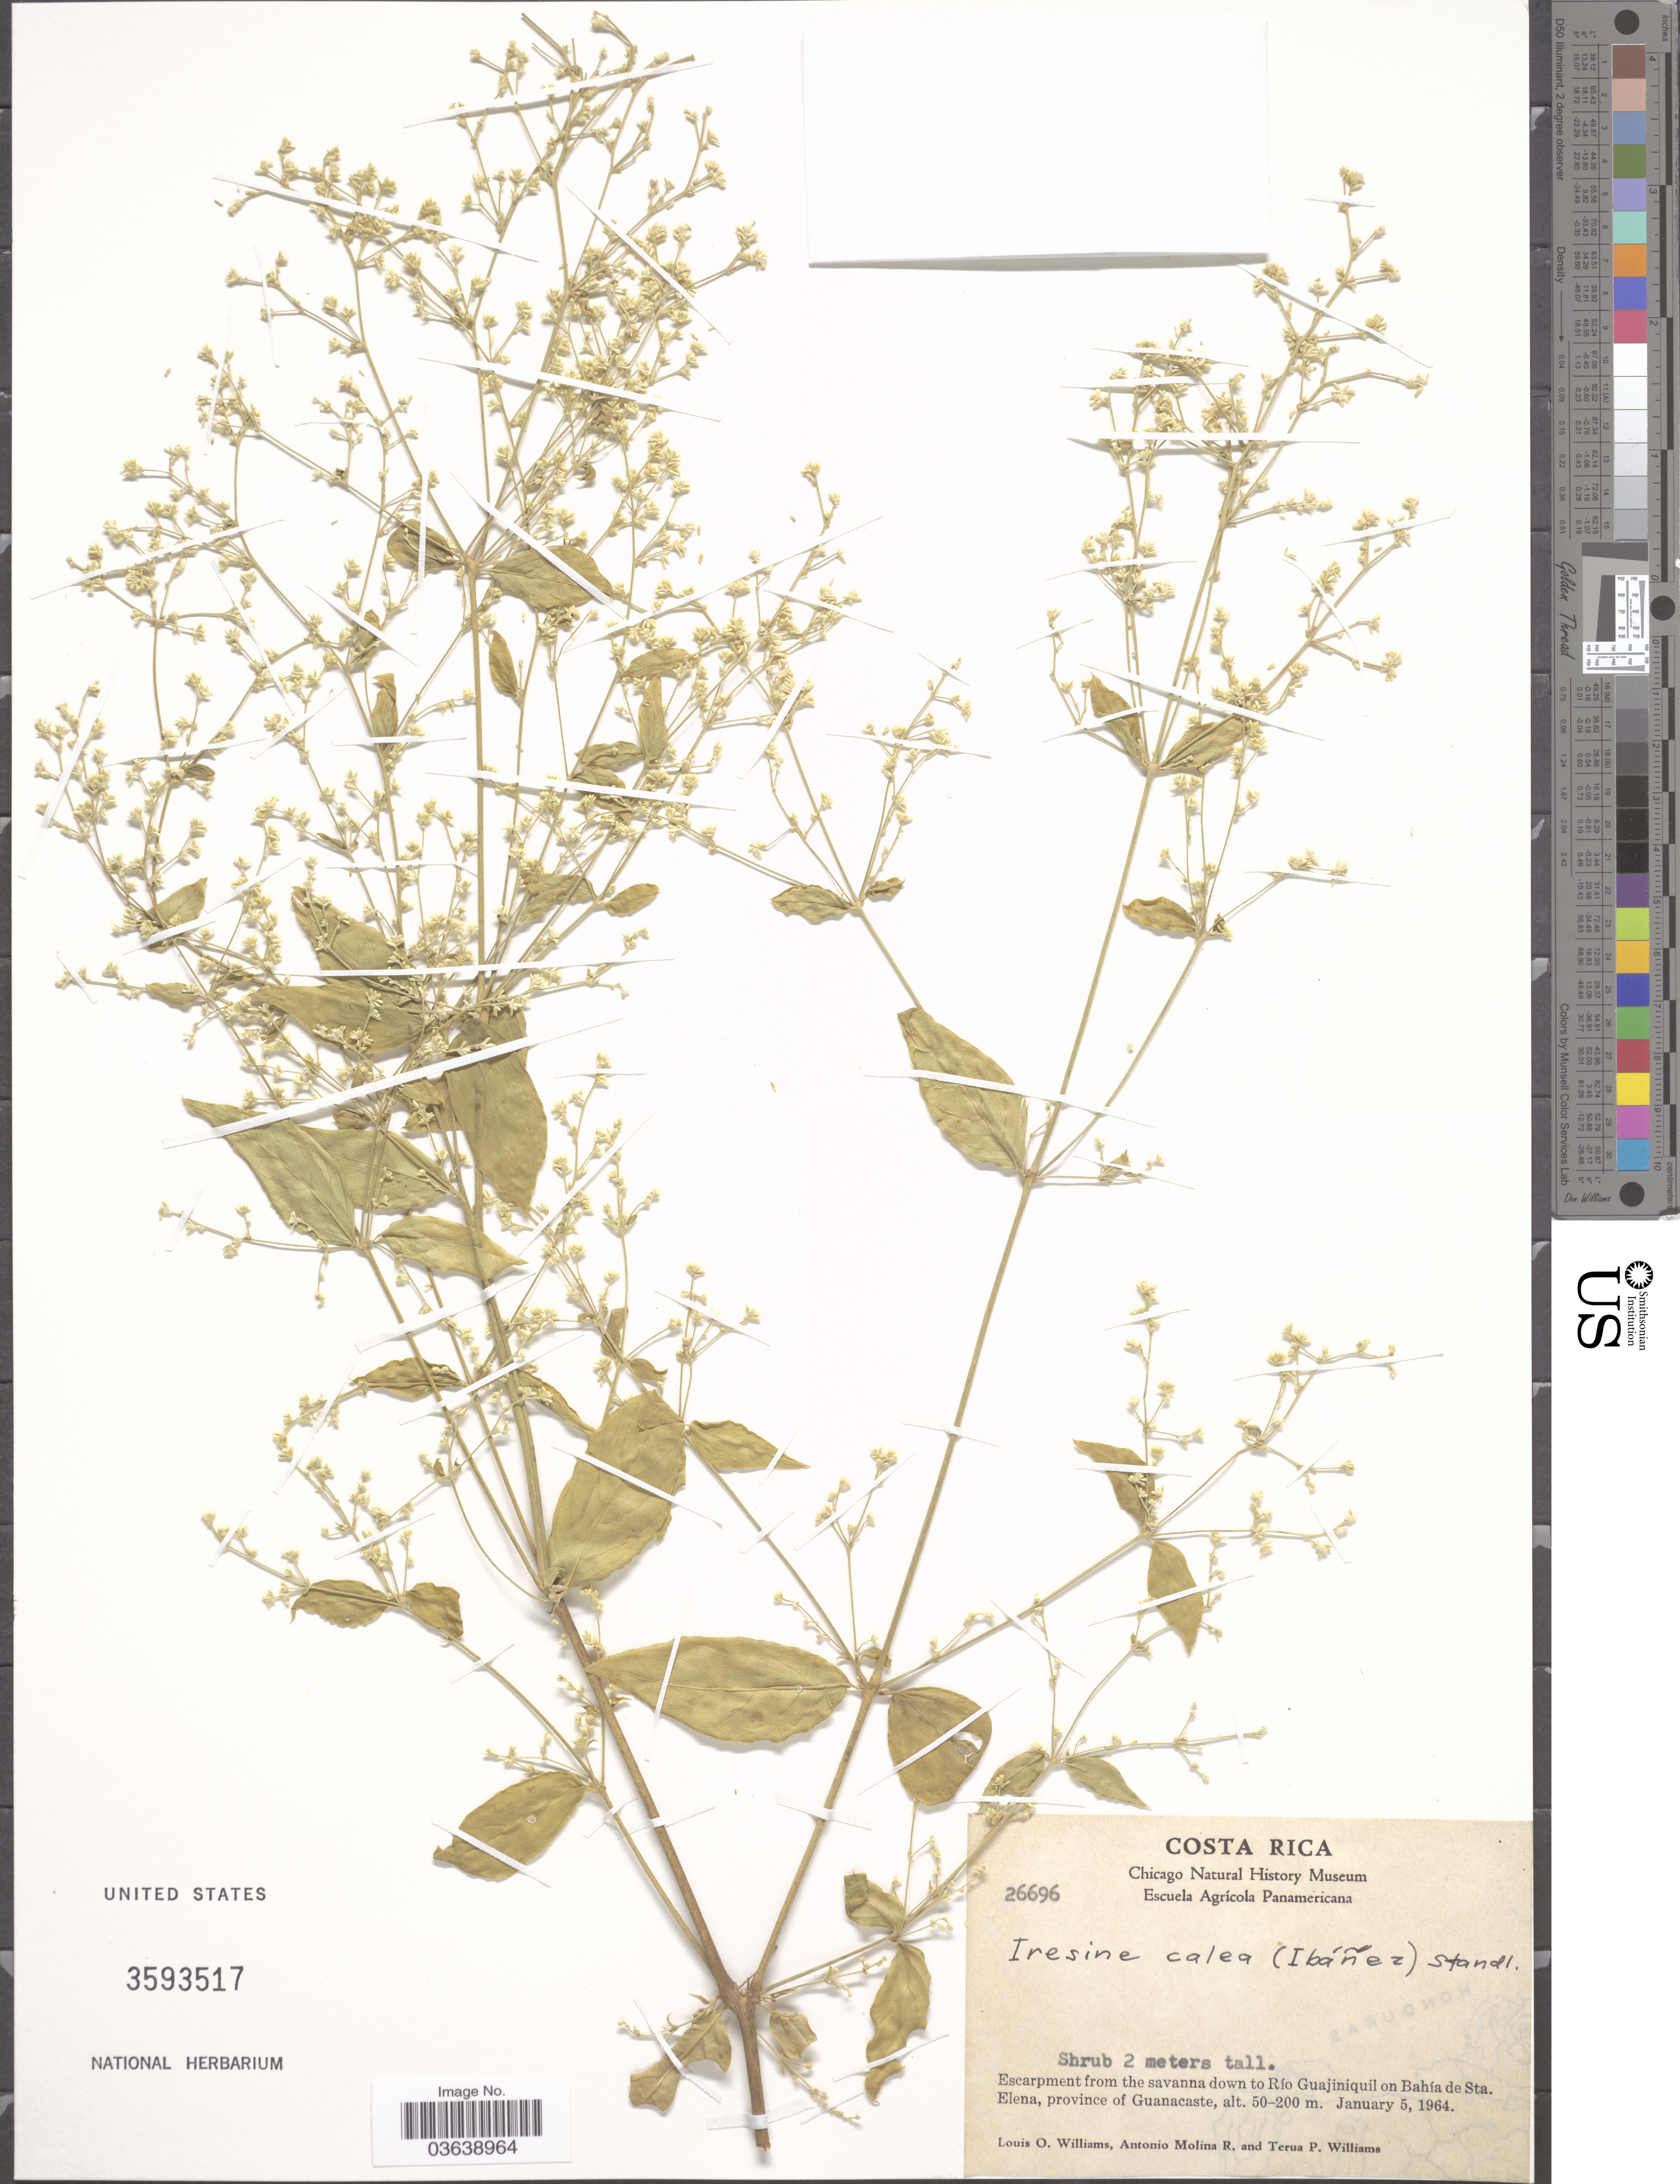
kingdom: Plantae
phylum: Tracheophyta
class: Magnoliopsida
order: Caryophyllales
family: Amaranthaceae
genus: Iresine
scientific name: Iresine celosia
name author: L.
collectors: L. O. Williams, A. Molina R. & T. Williams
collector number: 26696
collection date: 1964-01-05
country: Costa Rica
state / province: Guanacaste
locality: Escarpment from the savanna down to Río Guajiniquil on Bahía de Sta. Elena.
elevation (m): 50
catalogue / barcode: US 3593517